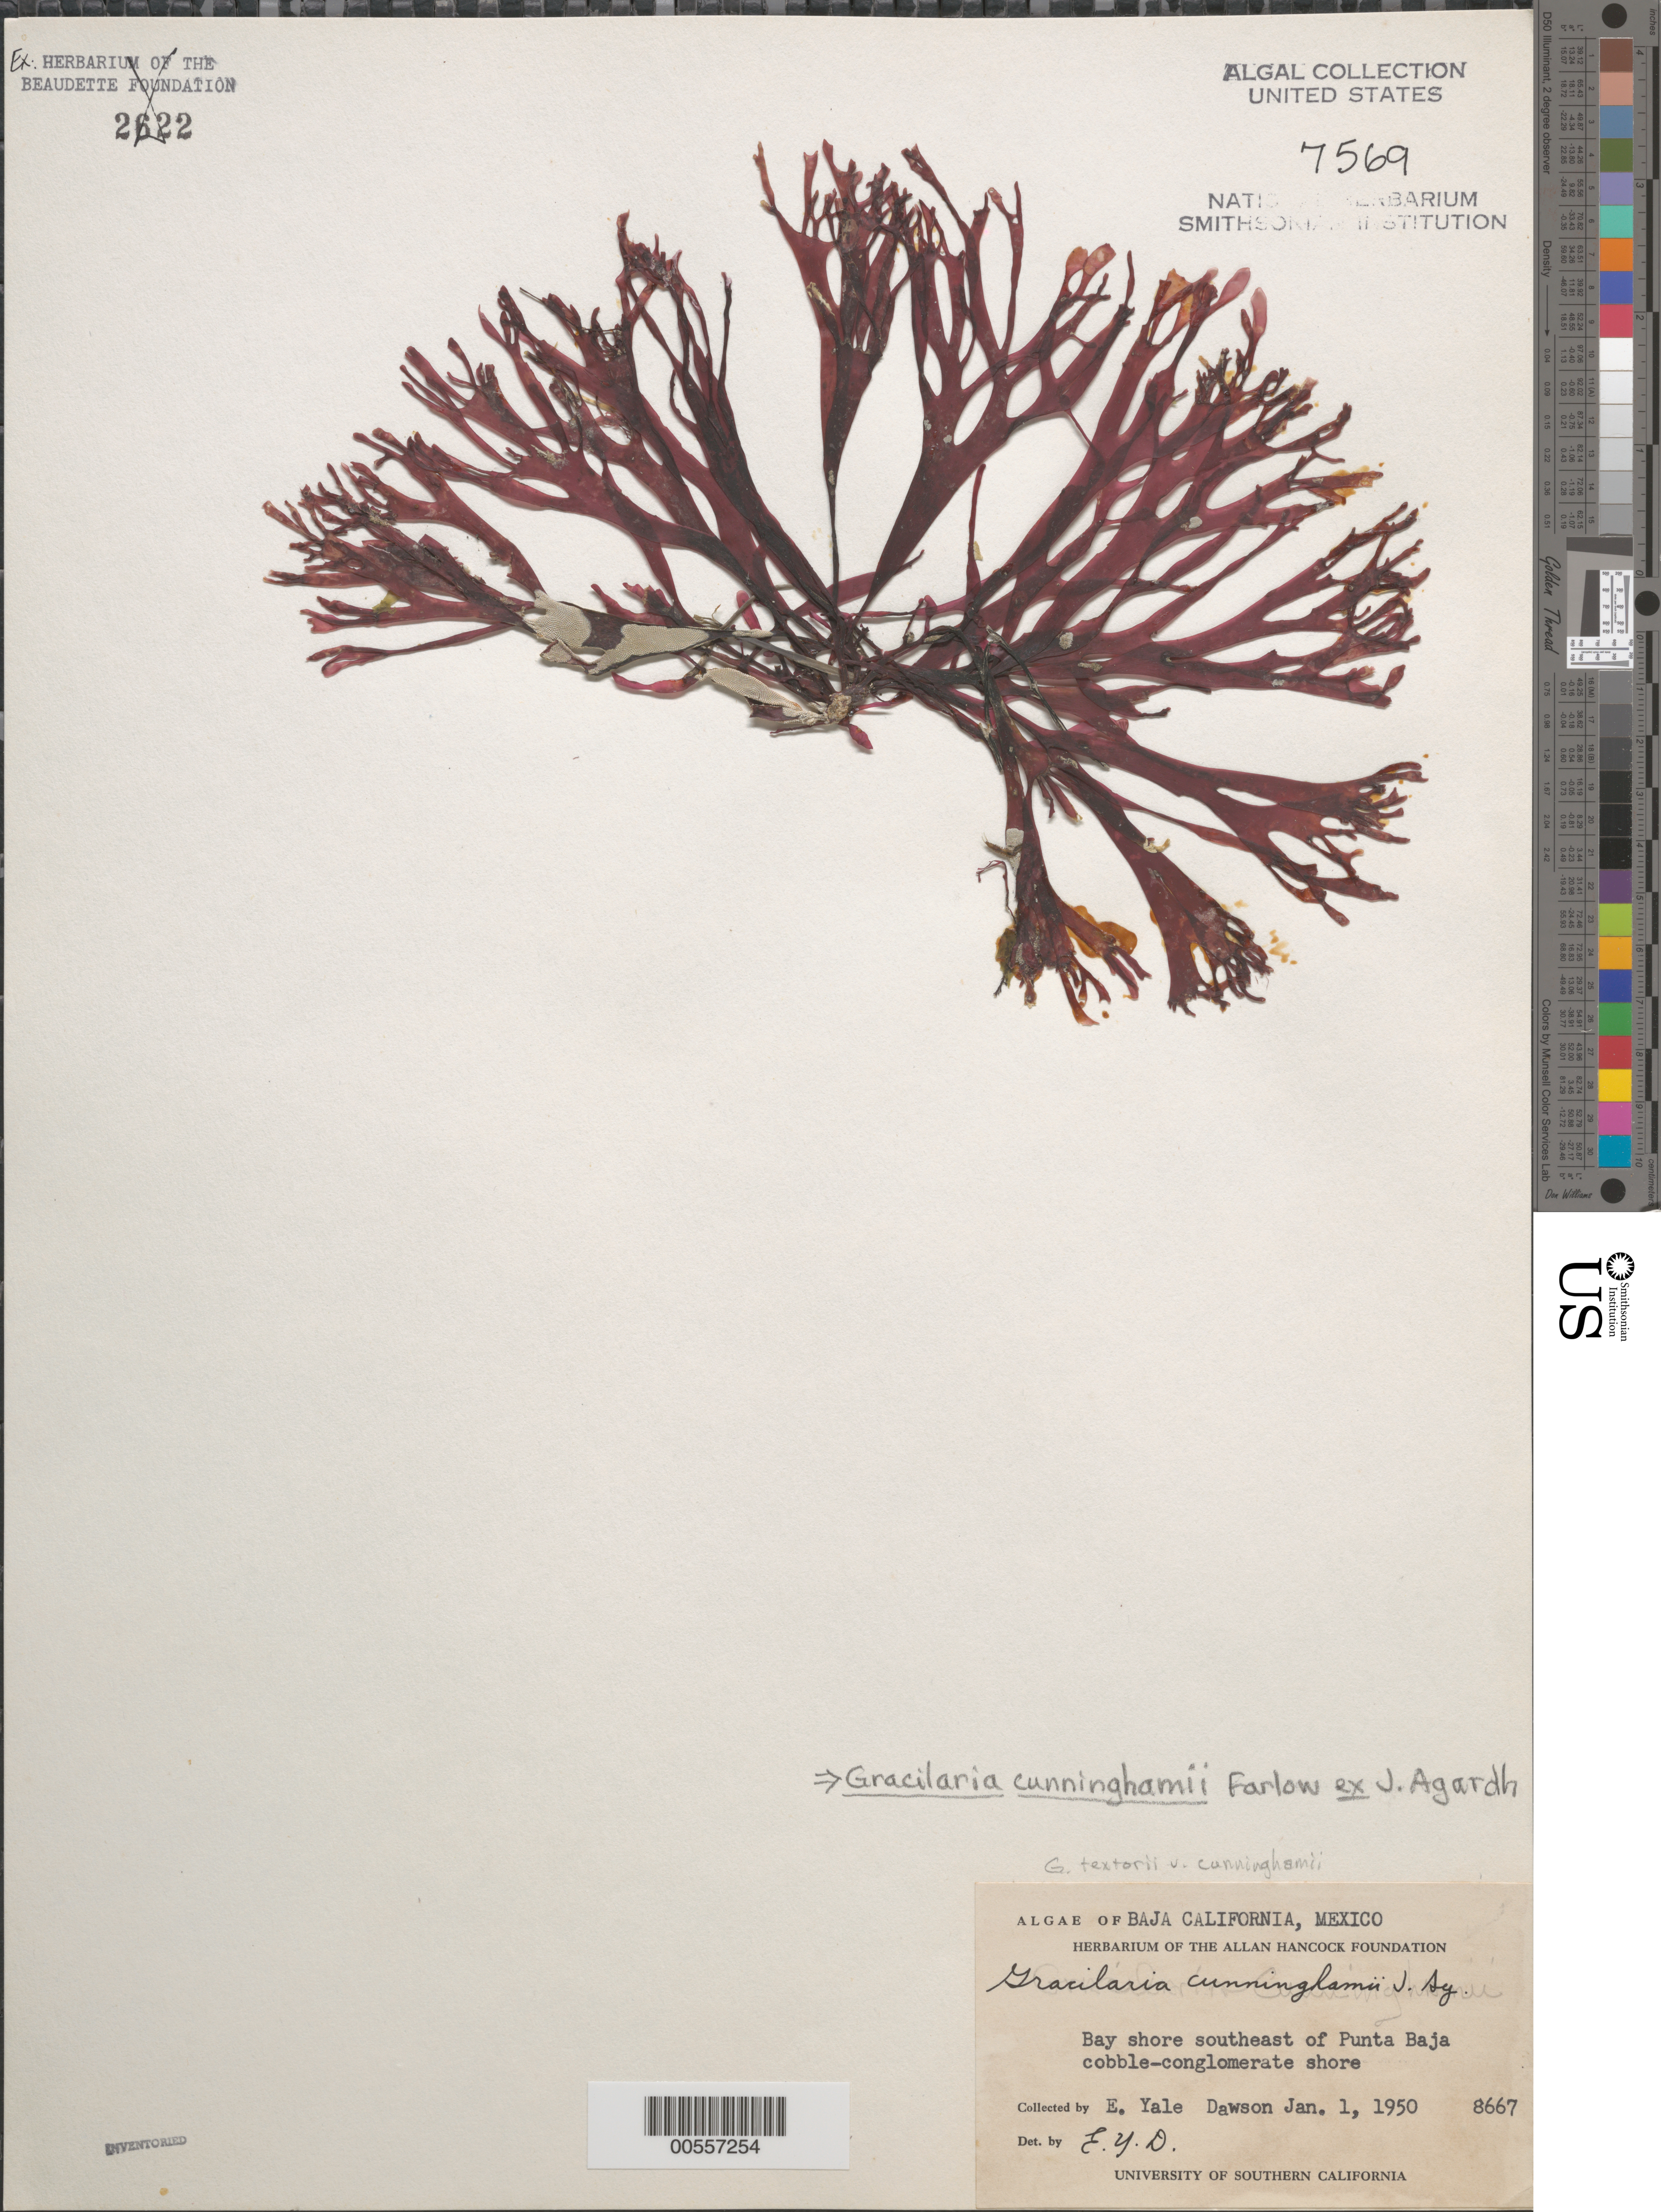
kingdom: Plantae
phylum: Rhodophyta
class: Florideophyceae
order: Gracilariales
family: Gracilariaceae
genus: Gracilaria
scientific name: Gracilaria textorii var. cunninghamii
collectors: E. Y. Dawson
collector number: EYD 8667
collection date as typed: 01 Jan 1950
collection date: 1950-01-01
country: Mexico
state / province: Baja California Norte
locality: Bay shore southeast of Punta Baja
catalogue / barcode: US 7569